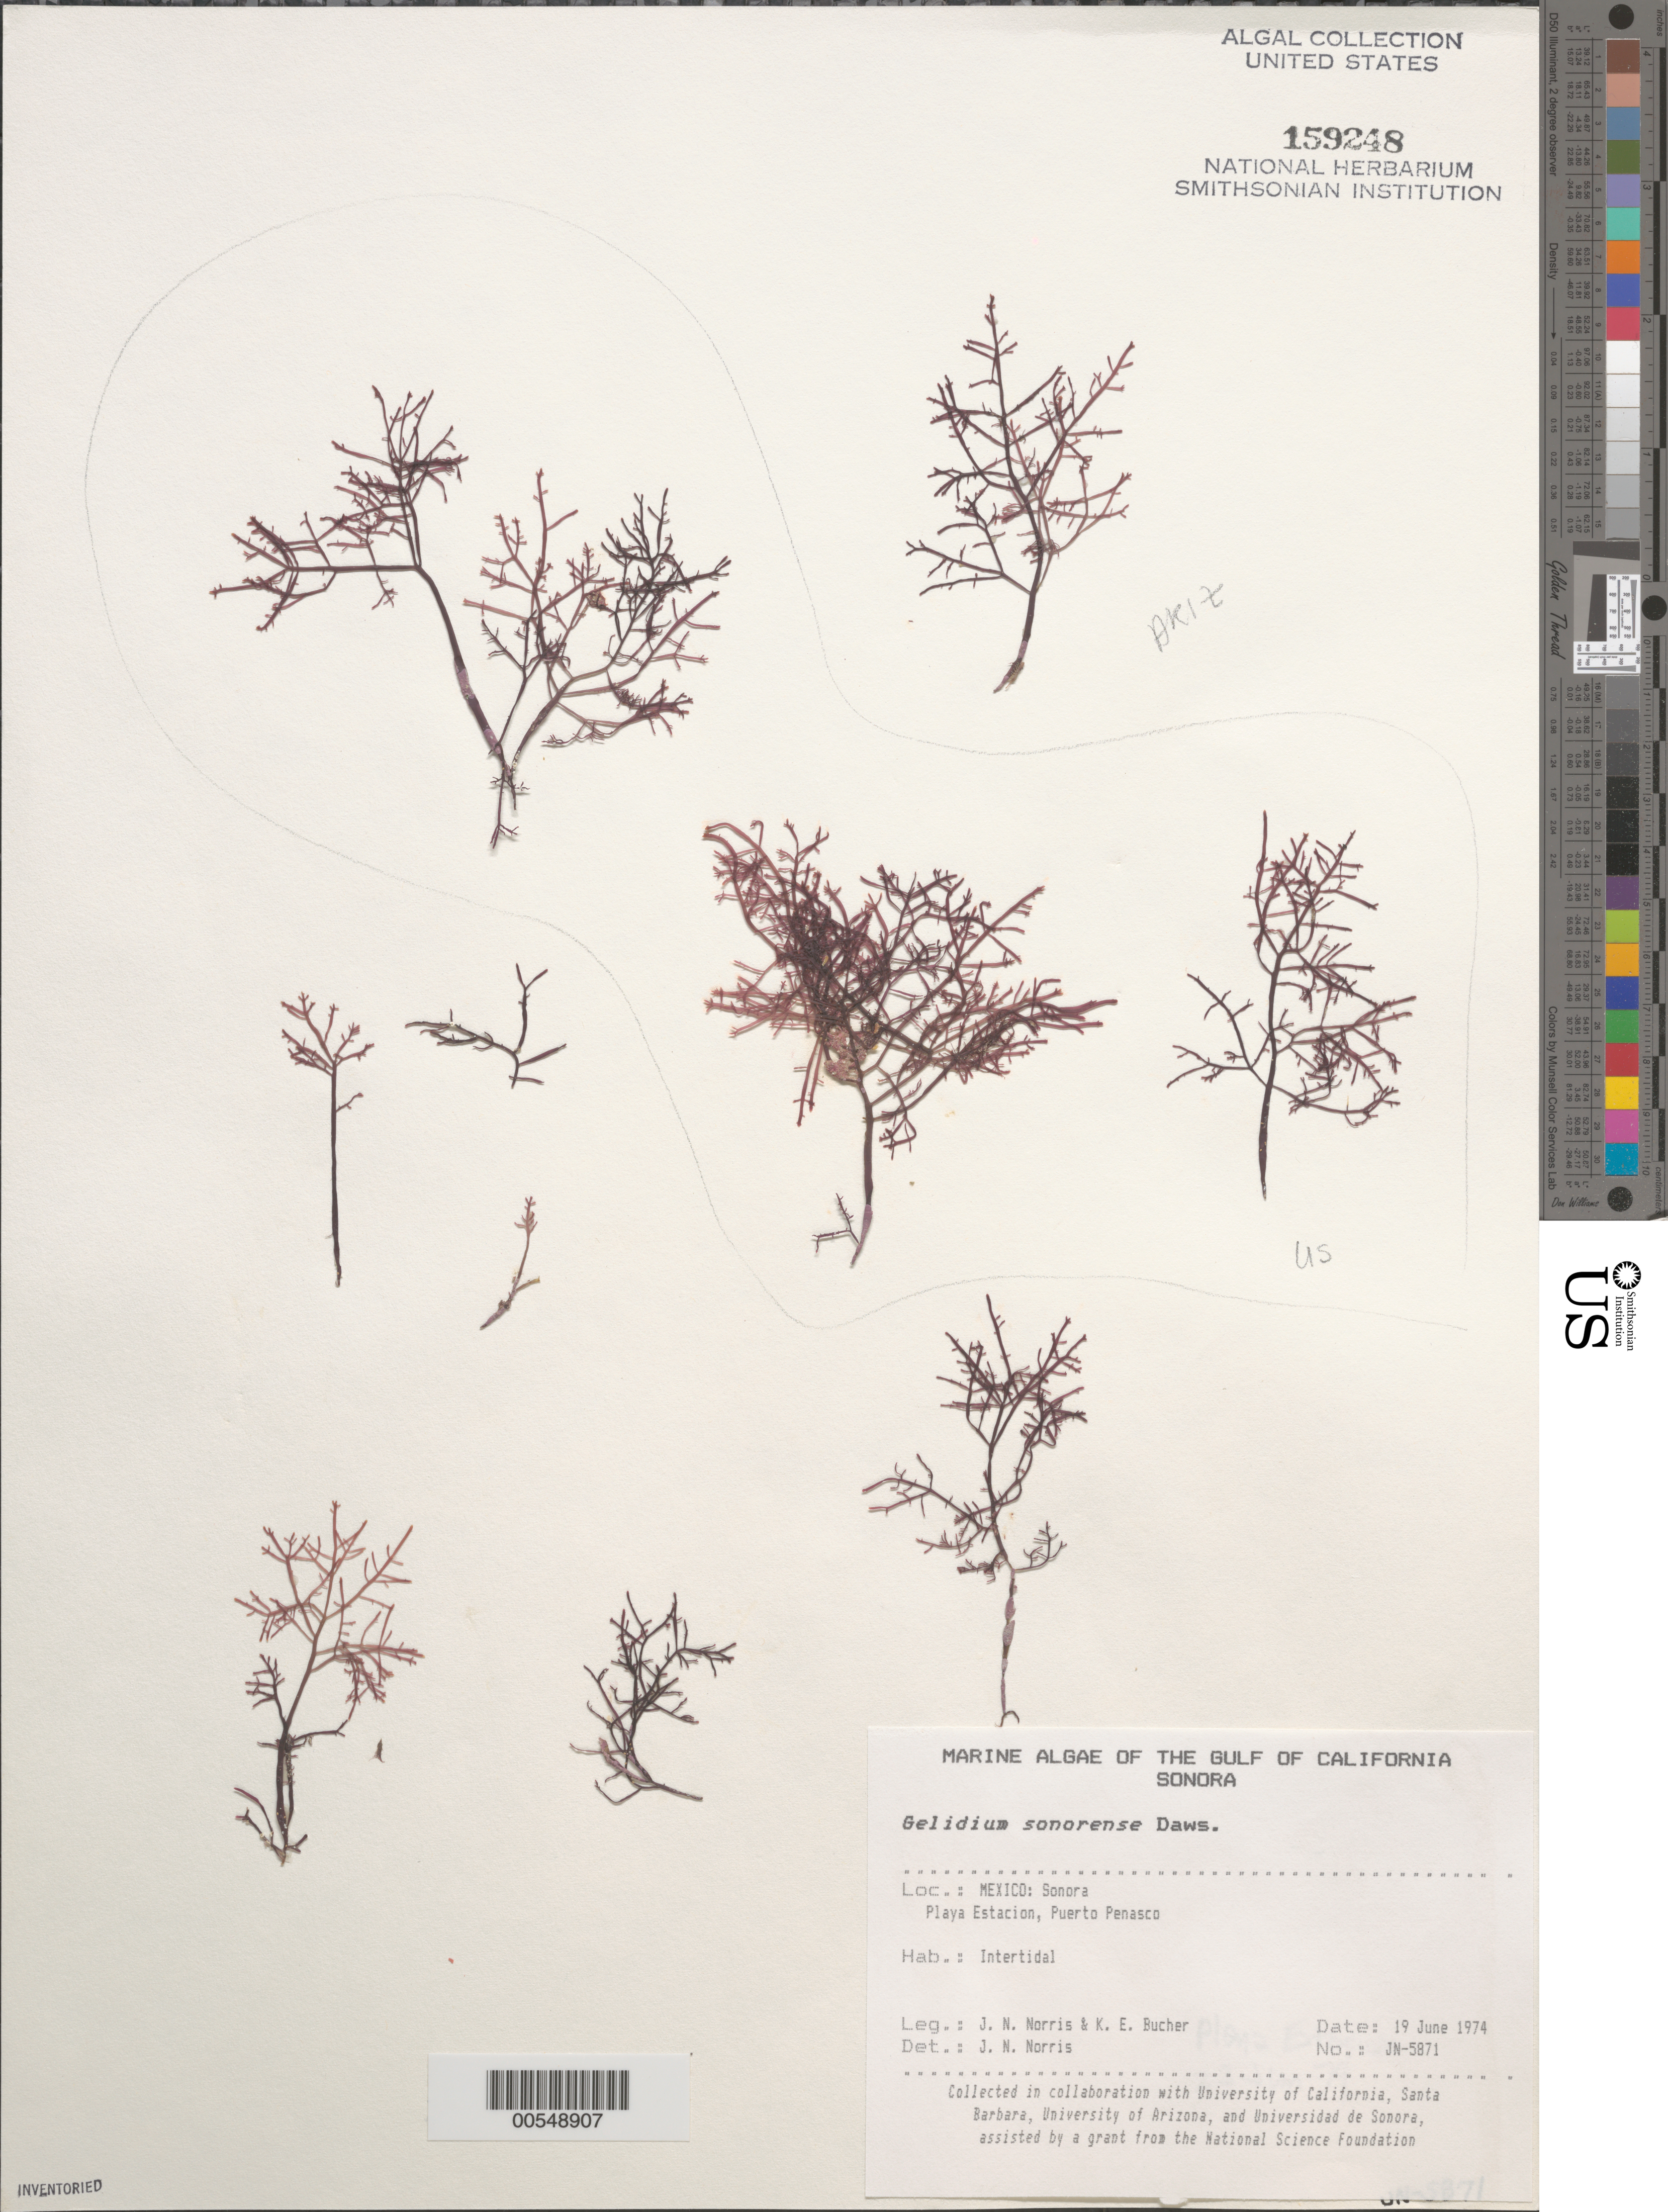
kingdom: Plantae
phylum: Rhodophyta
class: Florideophyceae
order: Gelidiales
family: Pterocladiaceae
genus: Pterocladia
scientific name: Pterocladia sonorense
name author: (E.Y. Dawson) J.G.Stewart & J.N. Norris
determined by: Algae name updating Project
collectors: J. N. Norris & K. E. Bucher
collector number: JN-5871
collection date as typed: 19 Jun 1974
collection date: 1974-06-19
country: Mexico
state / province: Sonora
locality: Playa Estacion, Puerto Penasco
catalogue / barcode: US 159248